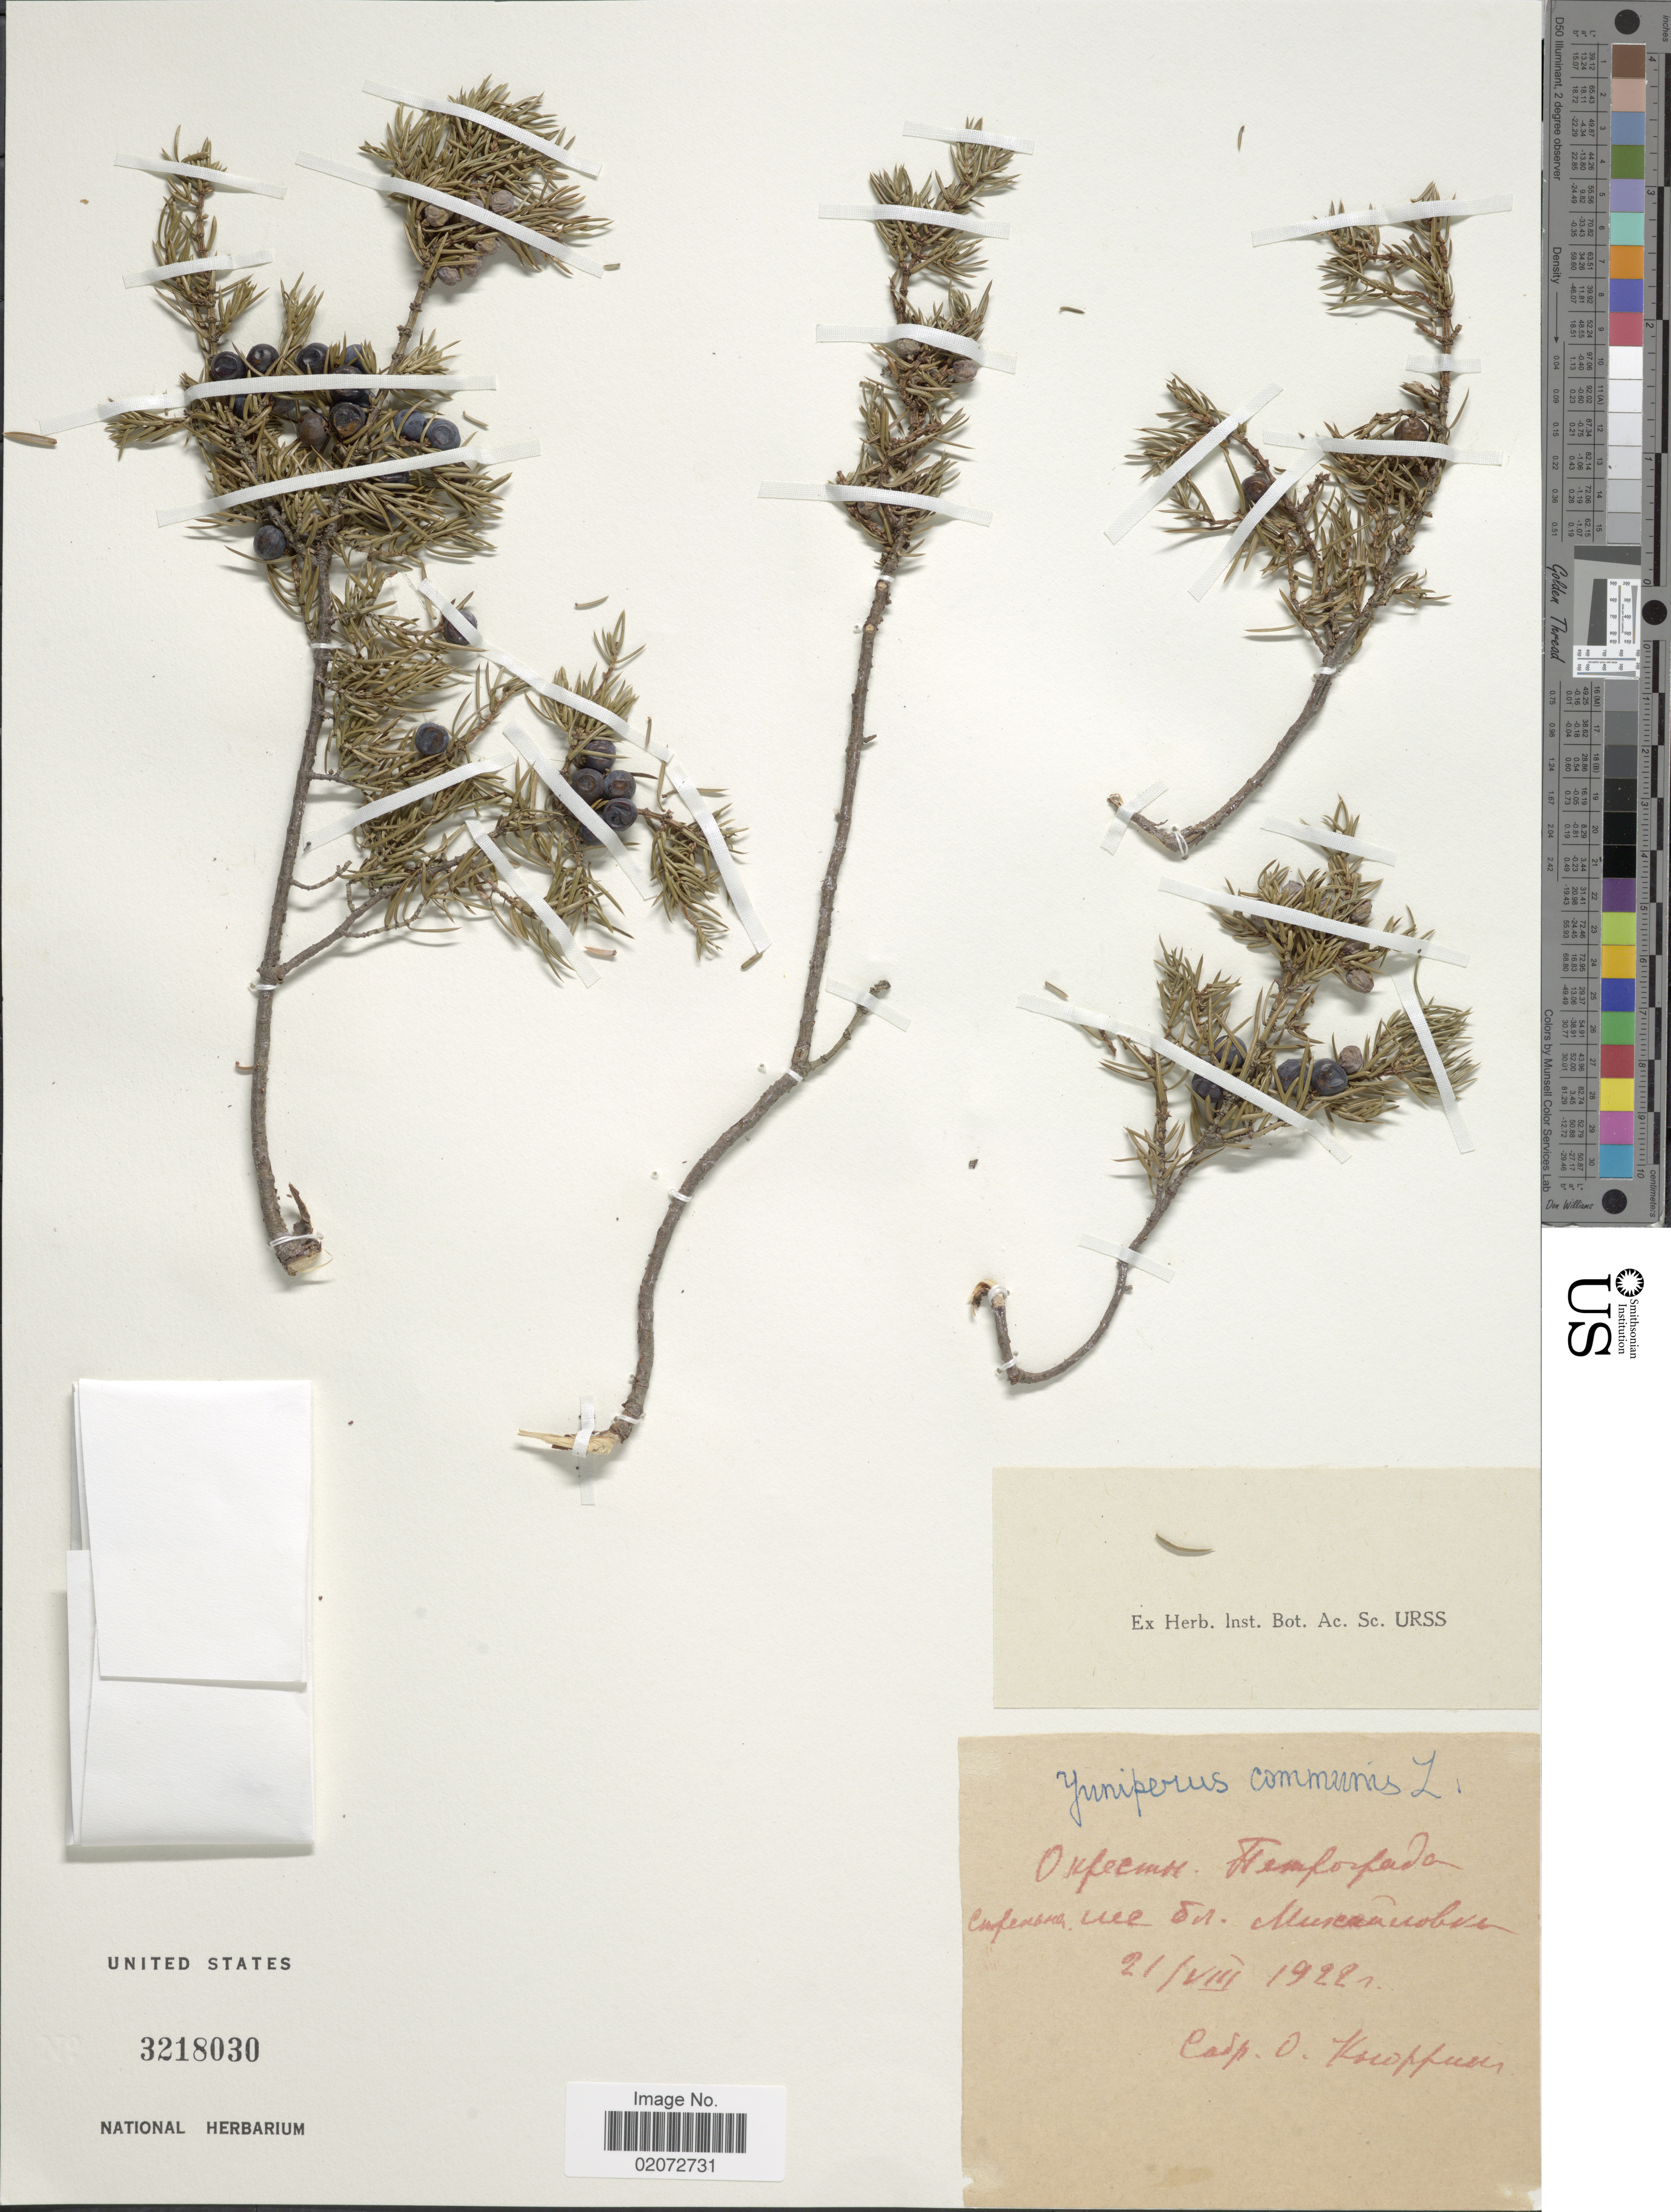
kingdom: Plantae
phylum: Tracheophyta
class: Pinopsida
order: Pinales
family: Cupressaceae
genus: Juniperus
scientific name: Juniperus communis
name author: L.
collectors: O. Knoppunda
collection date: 1922-08-21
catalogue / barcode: US 3218030